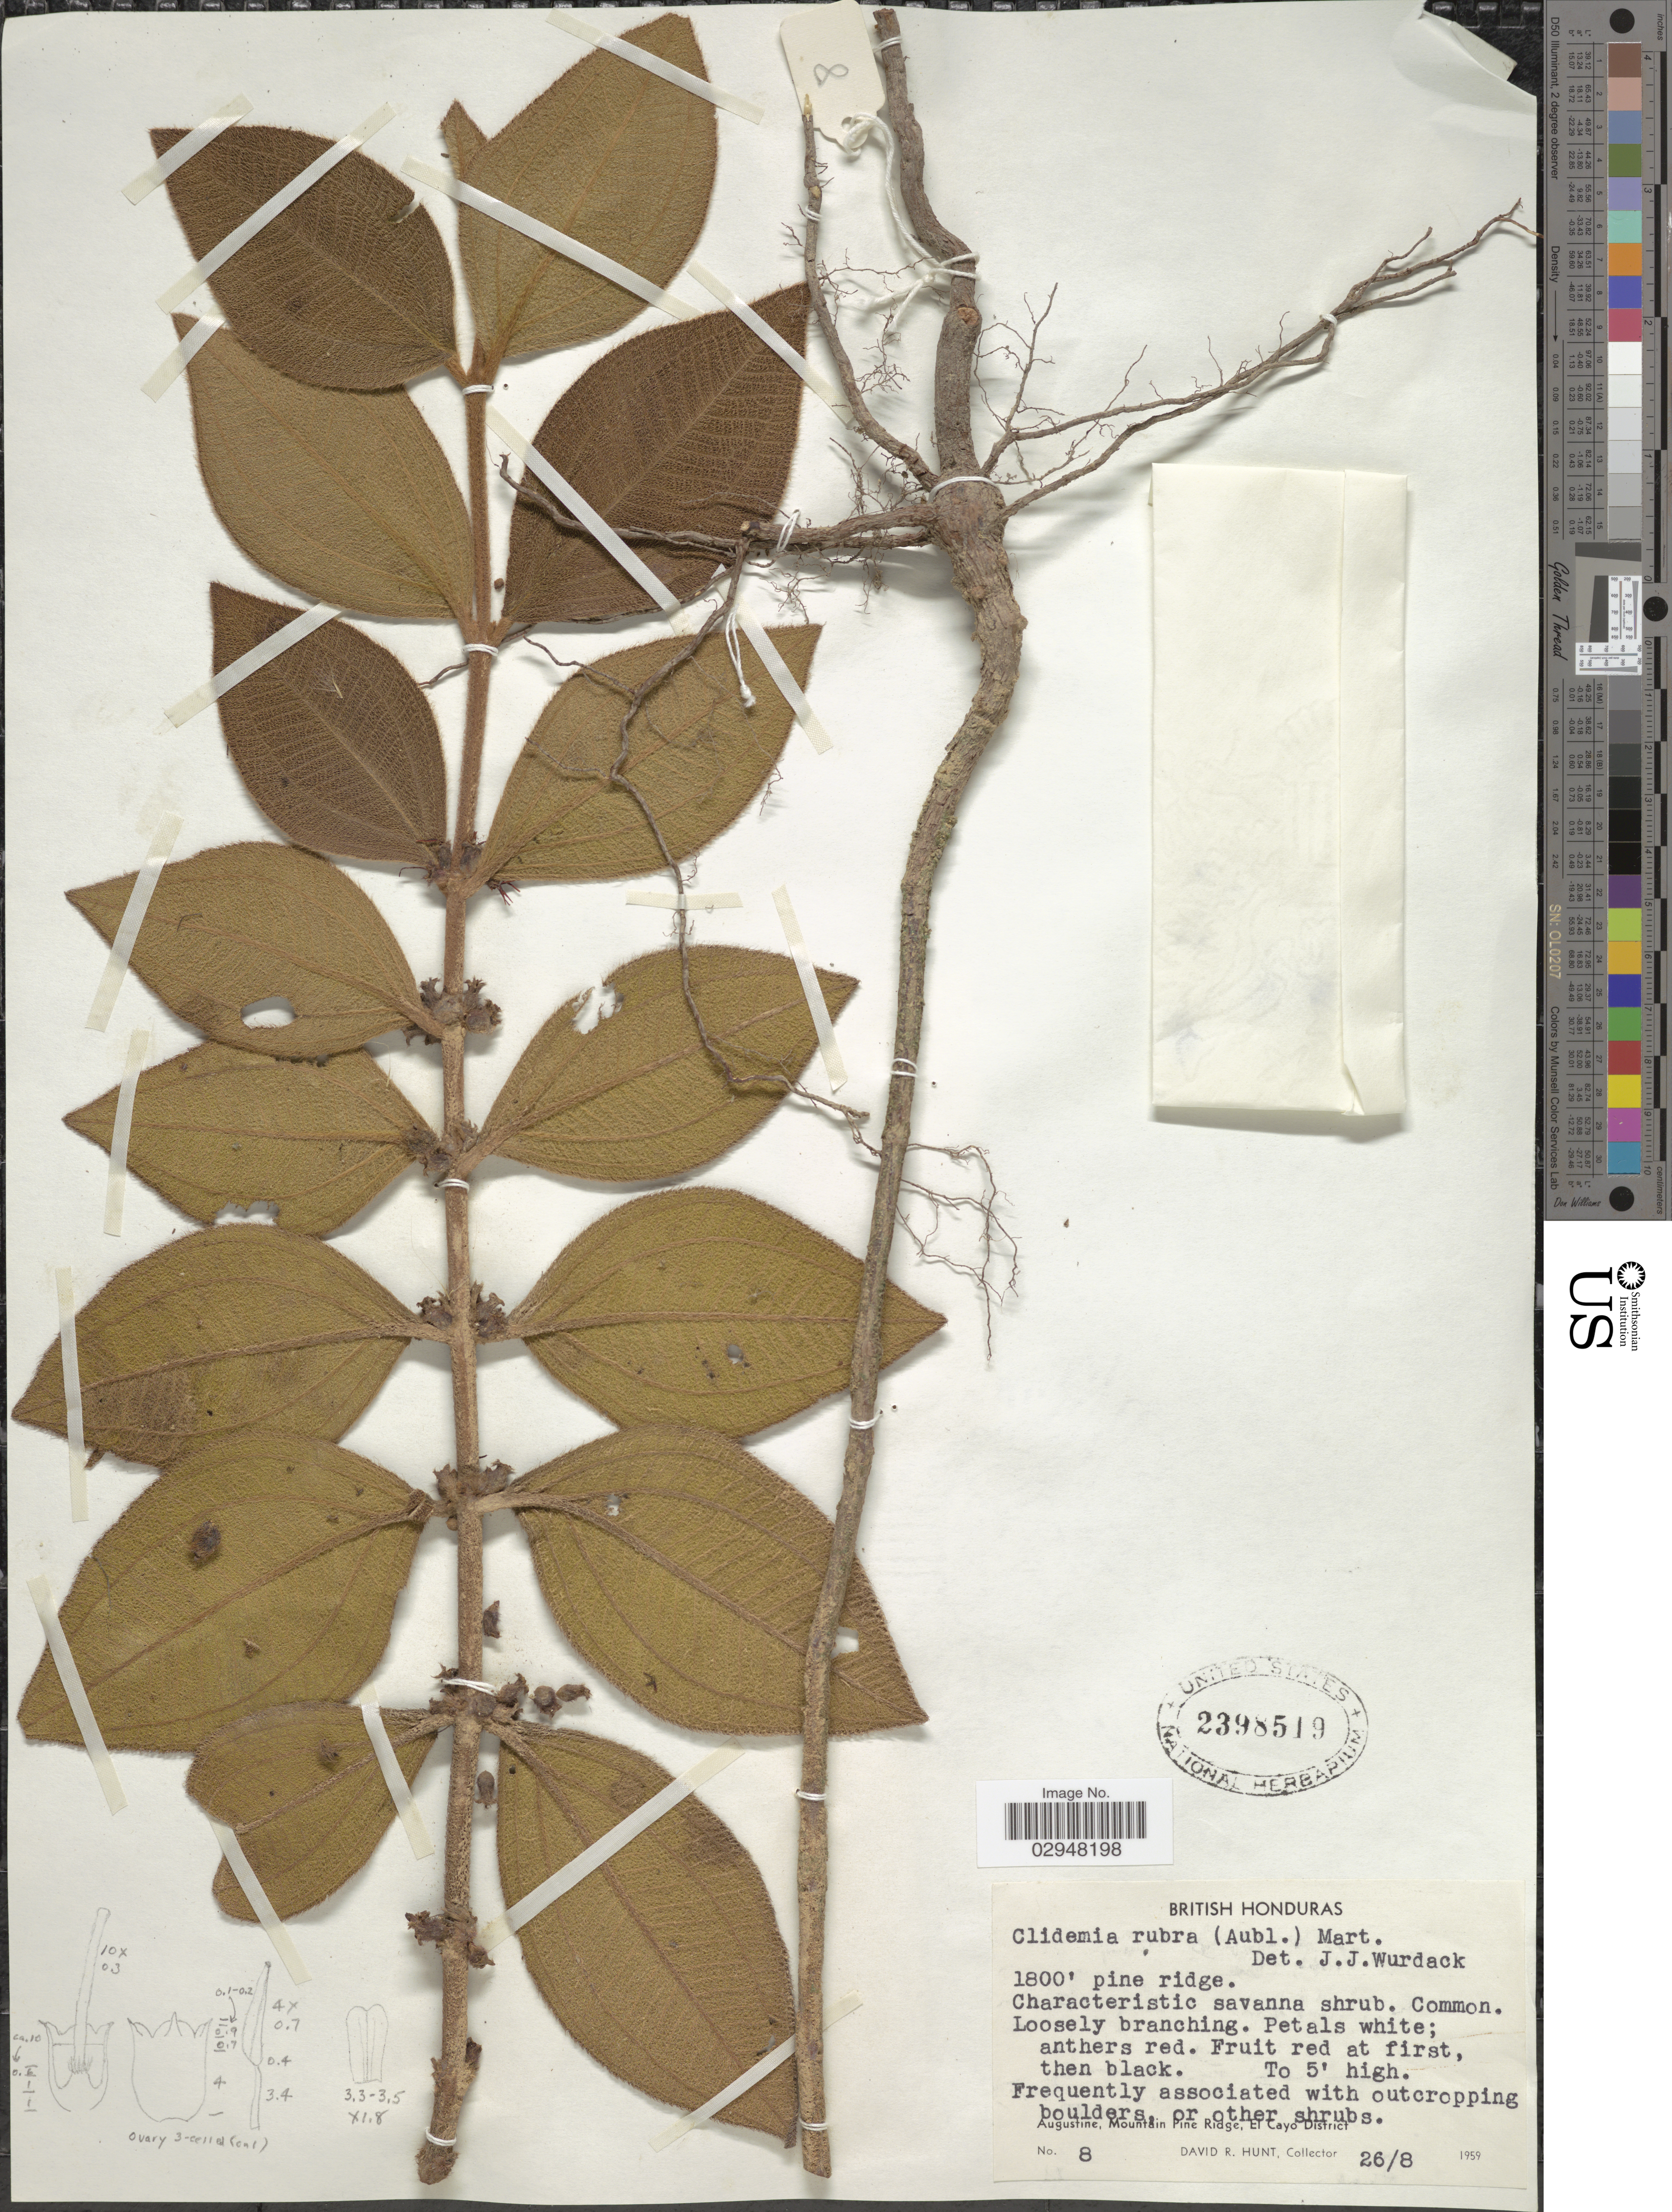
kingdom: Plantae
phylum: Tracheophyta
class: Magnoliopsida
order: Myrtales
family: Melastomataceae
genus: Clidemia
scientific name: Clidemia rubra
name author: (Aubl.) Mart.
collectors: D. Hunt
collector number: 8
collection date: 1959-08-26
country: Belize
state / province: Cayo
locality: British Honduras. Augustine, Mountain Pine Ridge, El Cayo District.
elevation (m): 549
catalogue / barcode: US 2398519